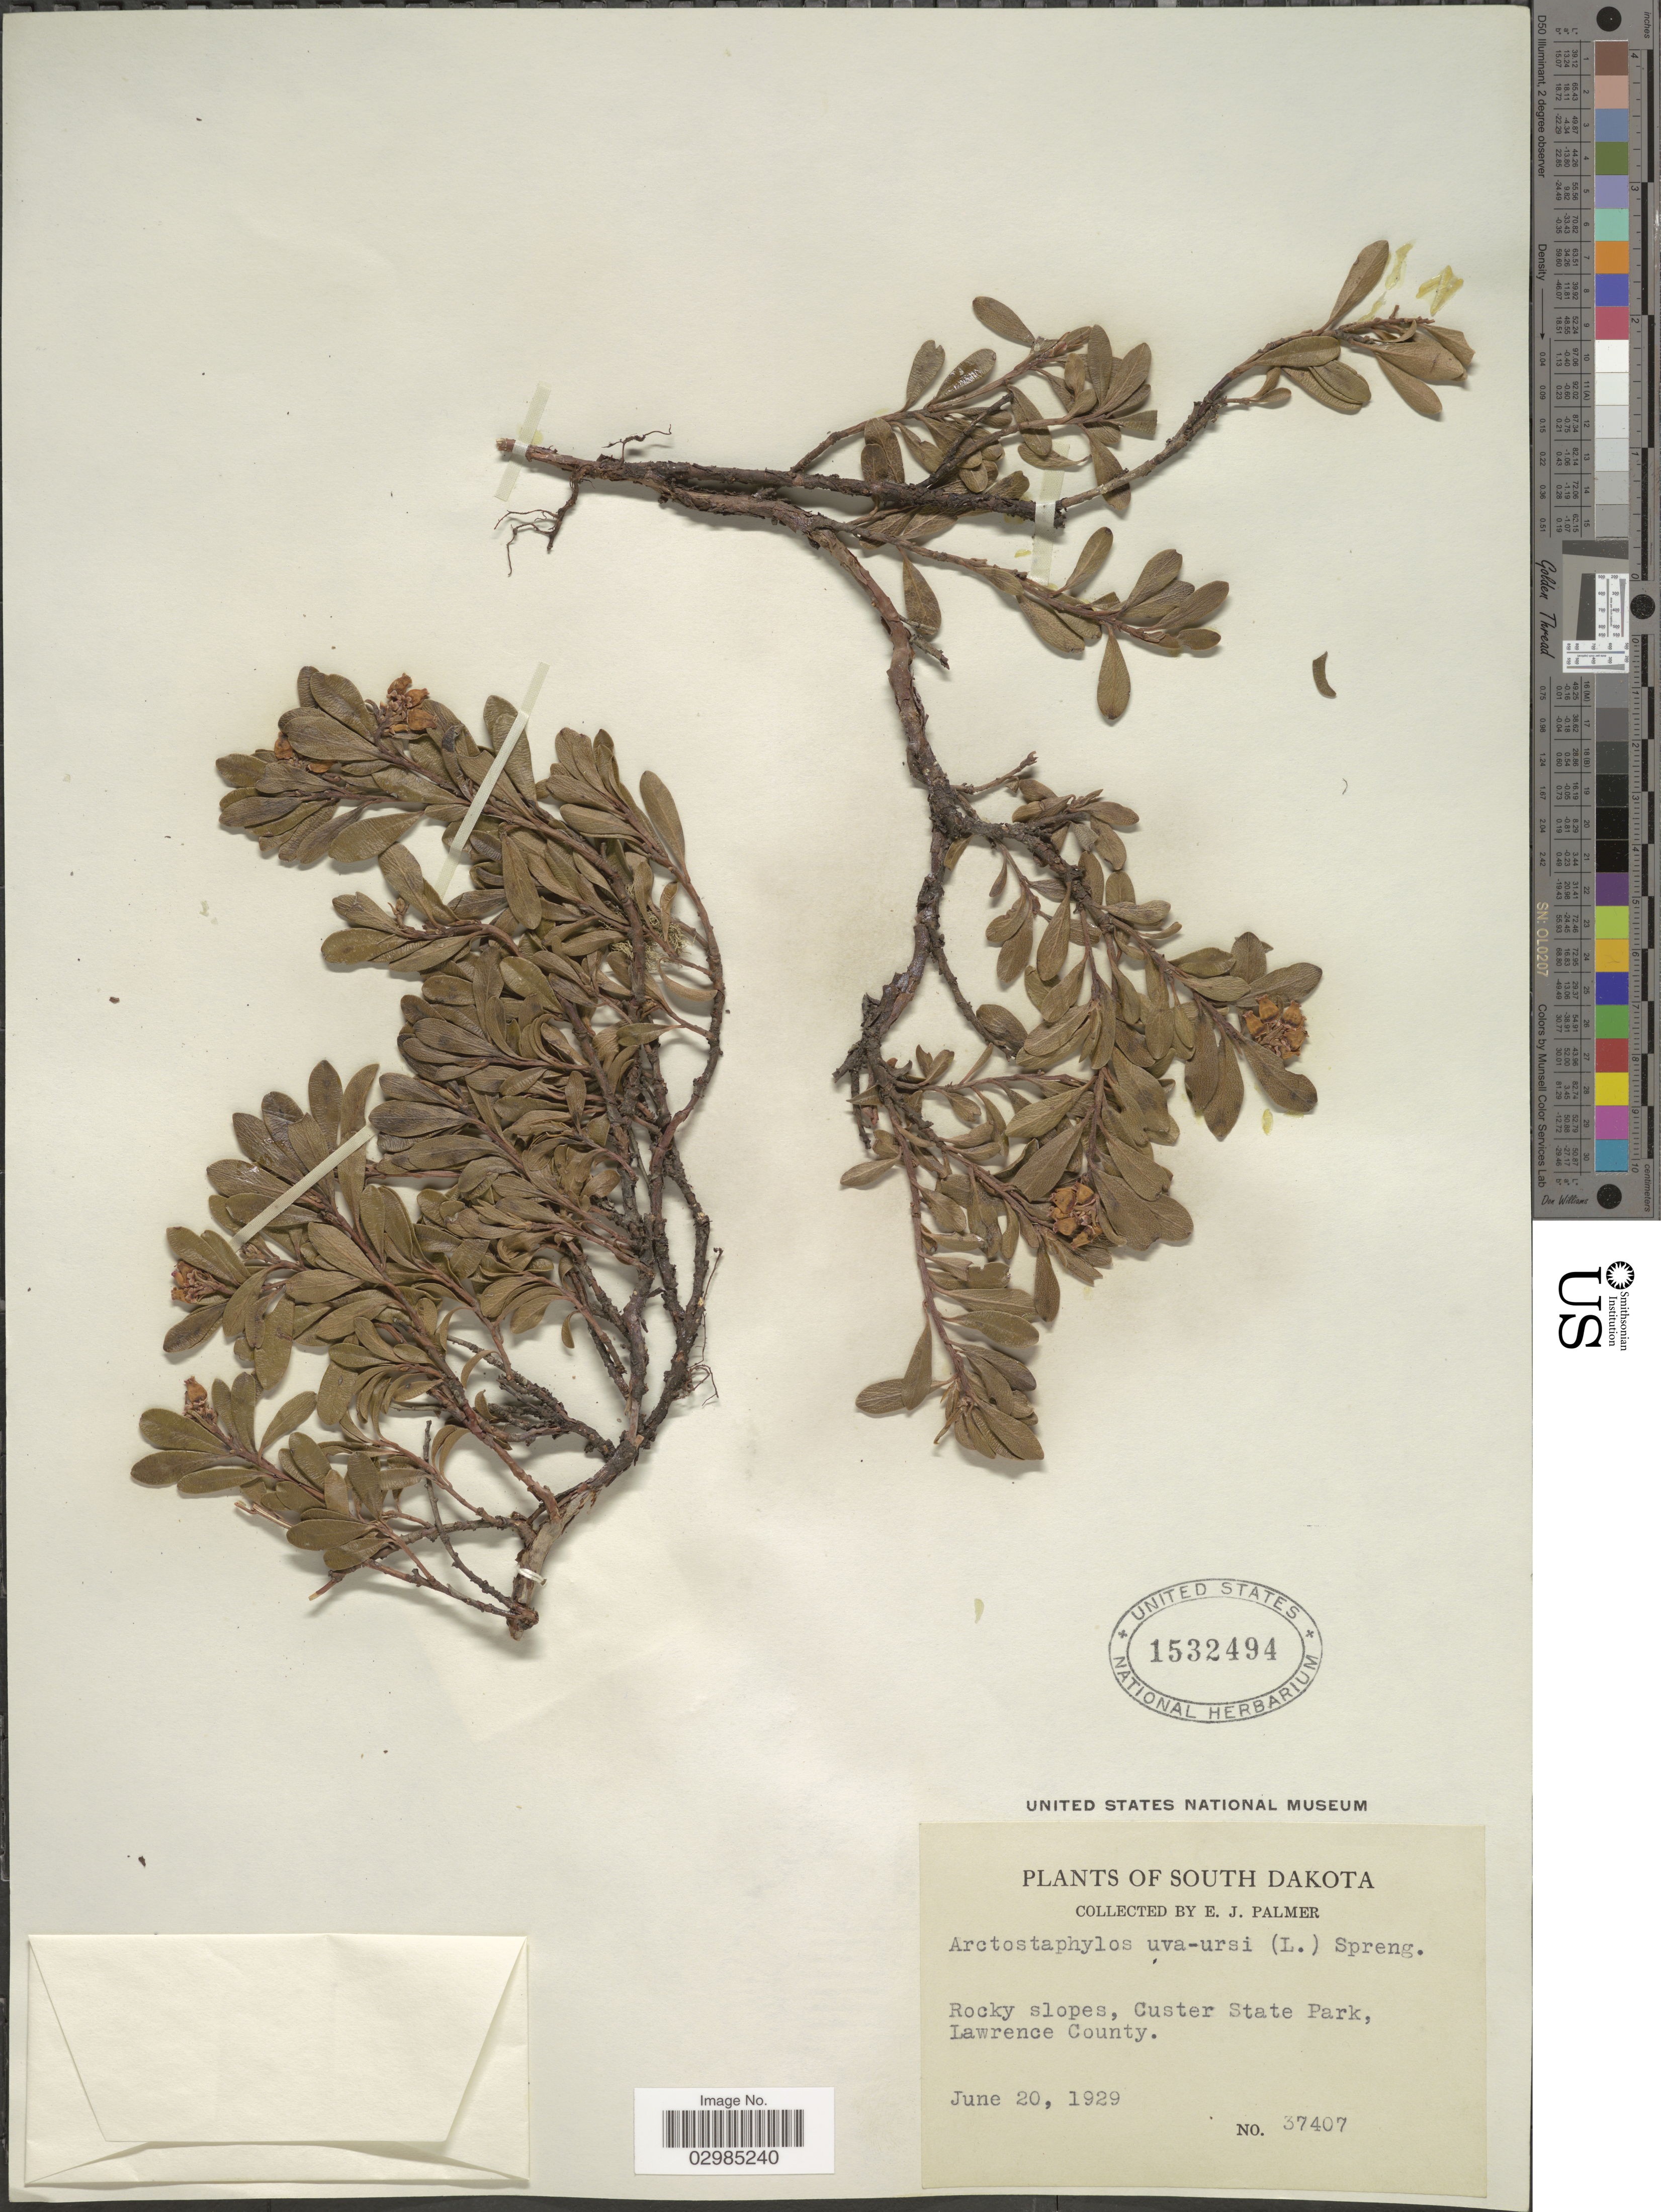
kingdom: Plantae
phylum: Tracheophyta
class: Magnoliopsida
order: Ericales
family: Ericaceae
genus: Arctostaphylos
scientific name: Arctostaphylos uva-ursi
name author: (L.) Spreng.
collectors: E. J. Palmer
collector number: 37407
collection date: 1929-06-20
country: United States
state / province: South Dakota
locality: Custer State Park, Lawrence County.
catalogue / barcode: US 1532494